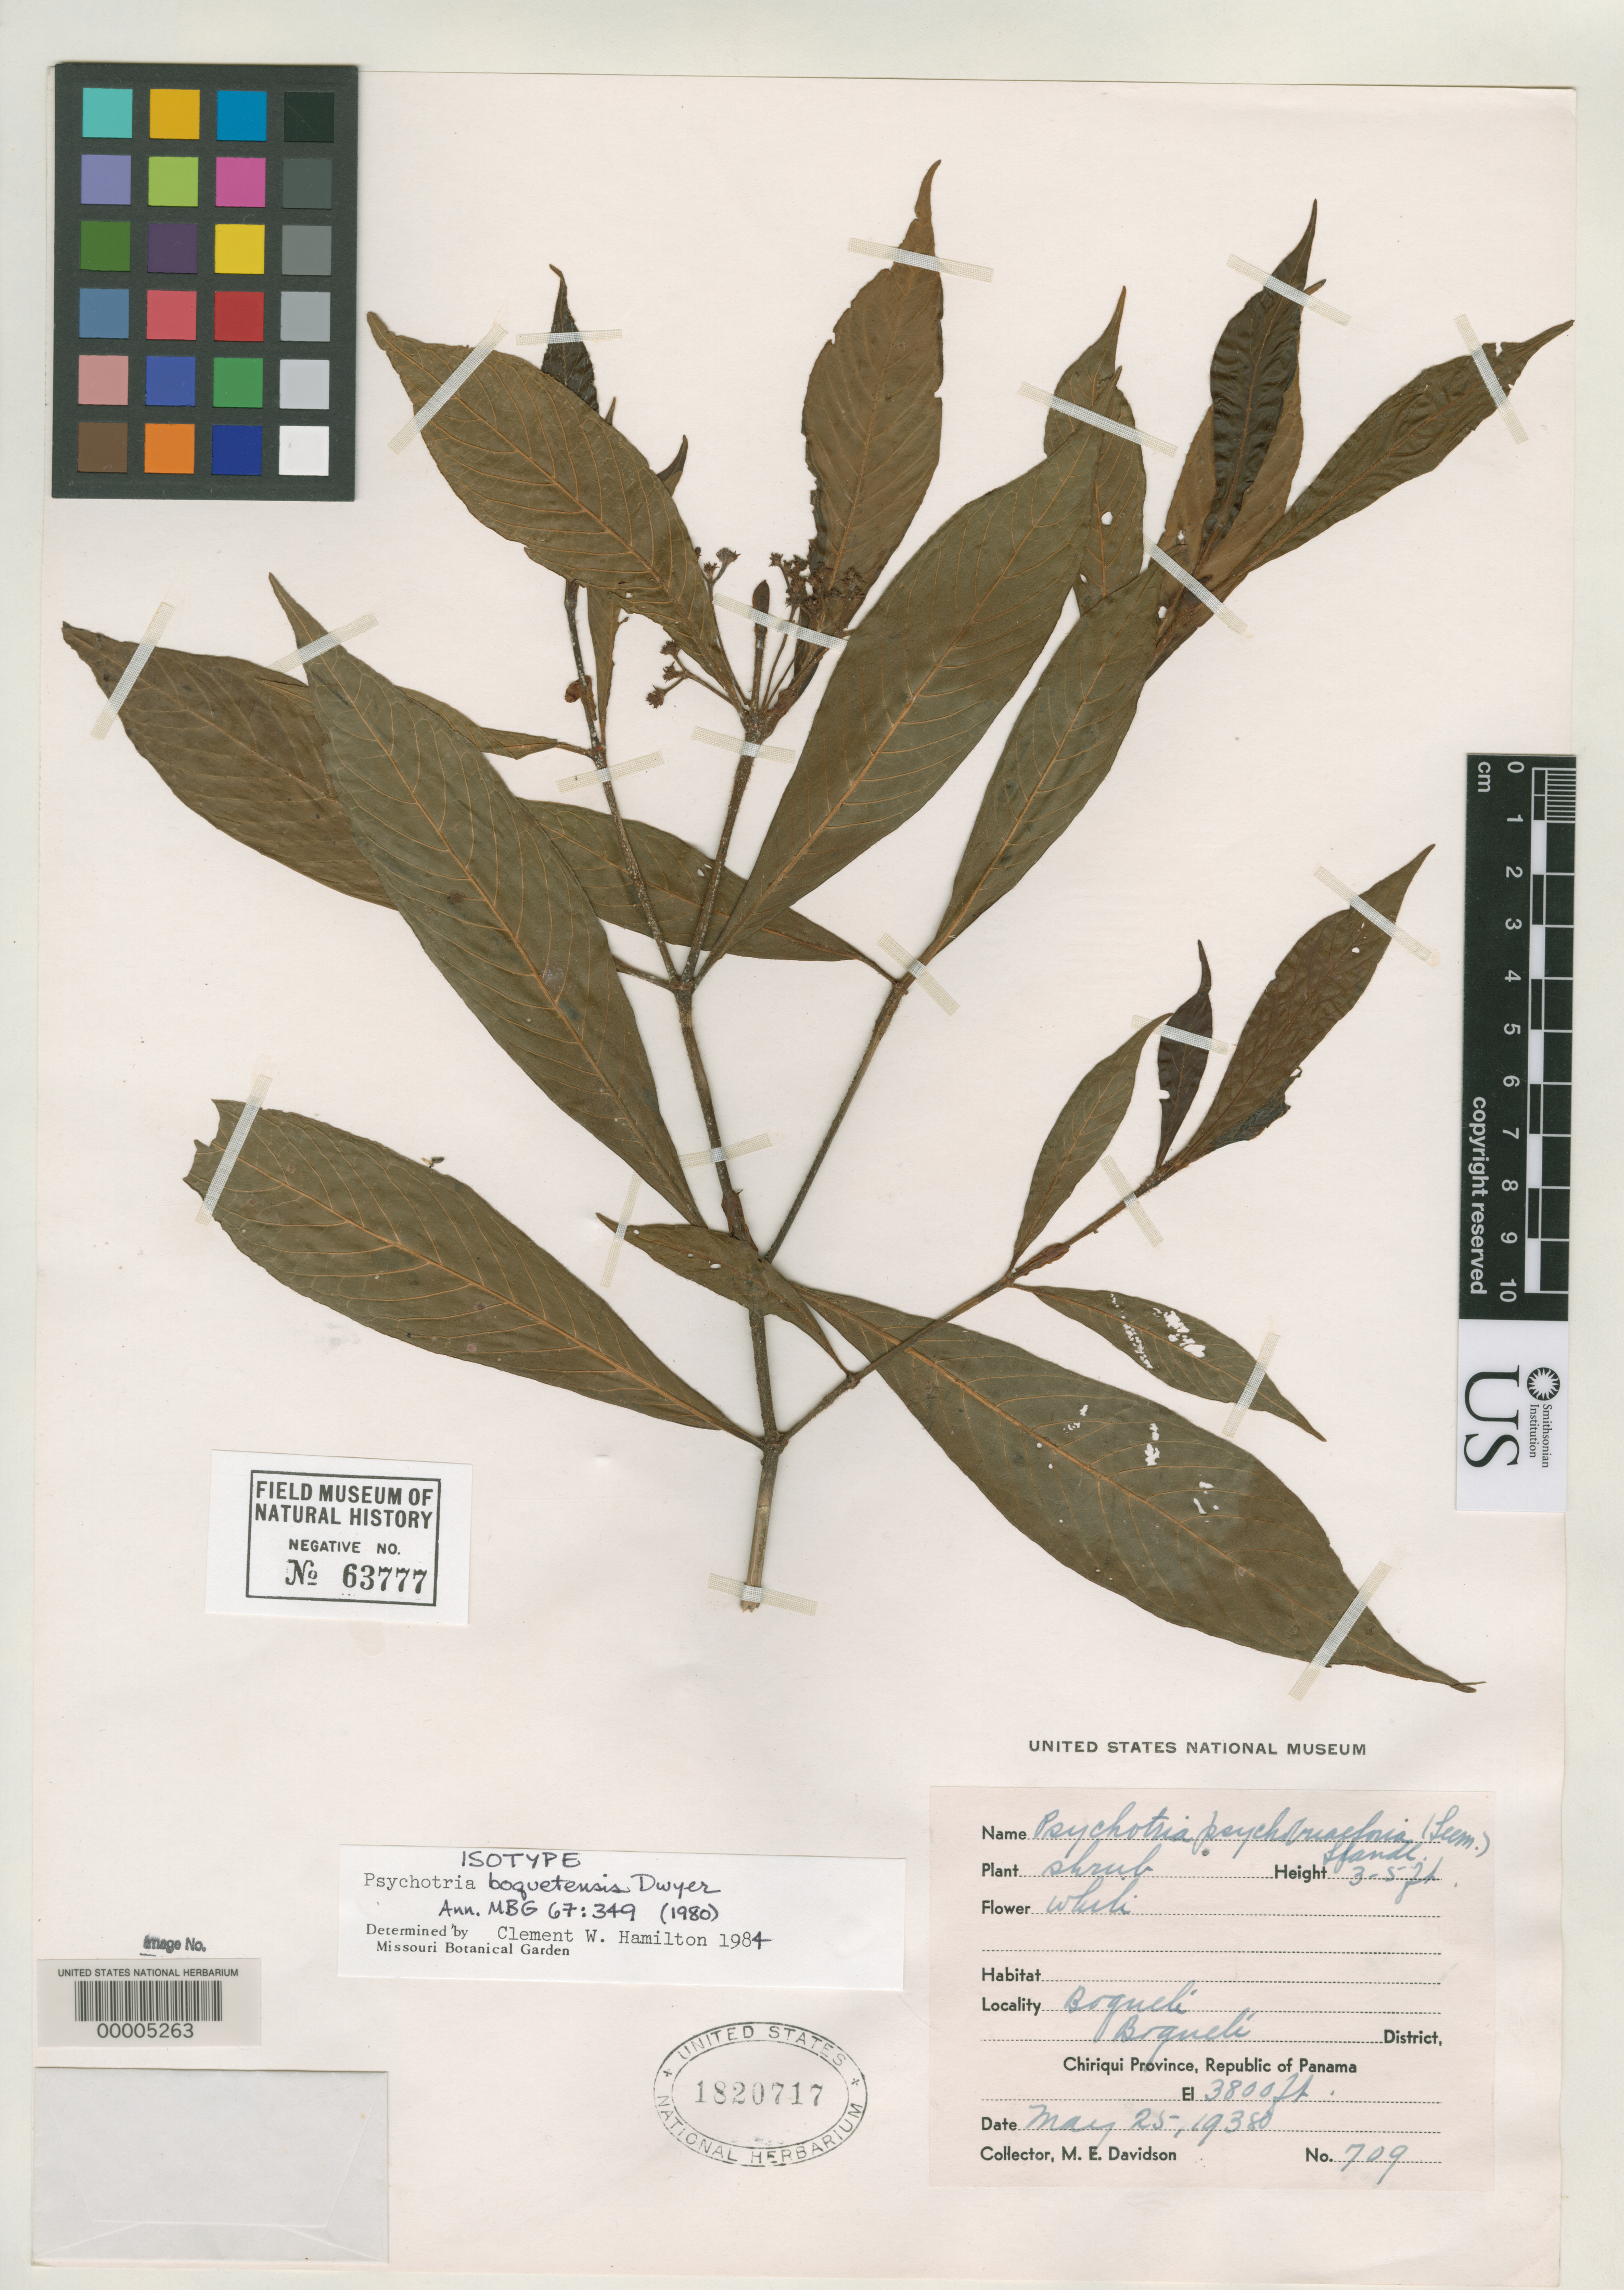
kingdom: Plantae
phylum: Tracheophyta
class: Magnoliopsida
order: Gentianales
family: Rubiaceae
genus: Psychotria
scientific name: Psychotria boquetensis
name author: Dwyer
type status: Isotype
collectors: M. Davidson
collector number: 709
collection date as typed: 25 May 1938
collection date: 1938-05-25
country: Panama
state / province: Chiriquí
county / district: Boquete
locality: Boqueli.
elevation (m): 1158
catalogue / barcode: US 1820717